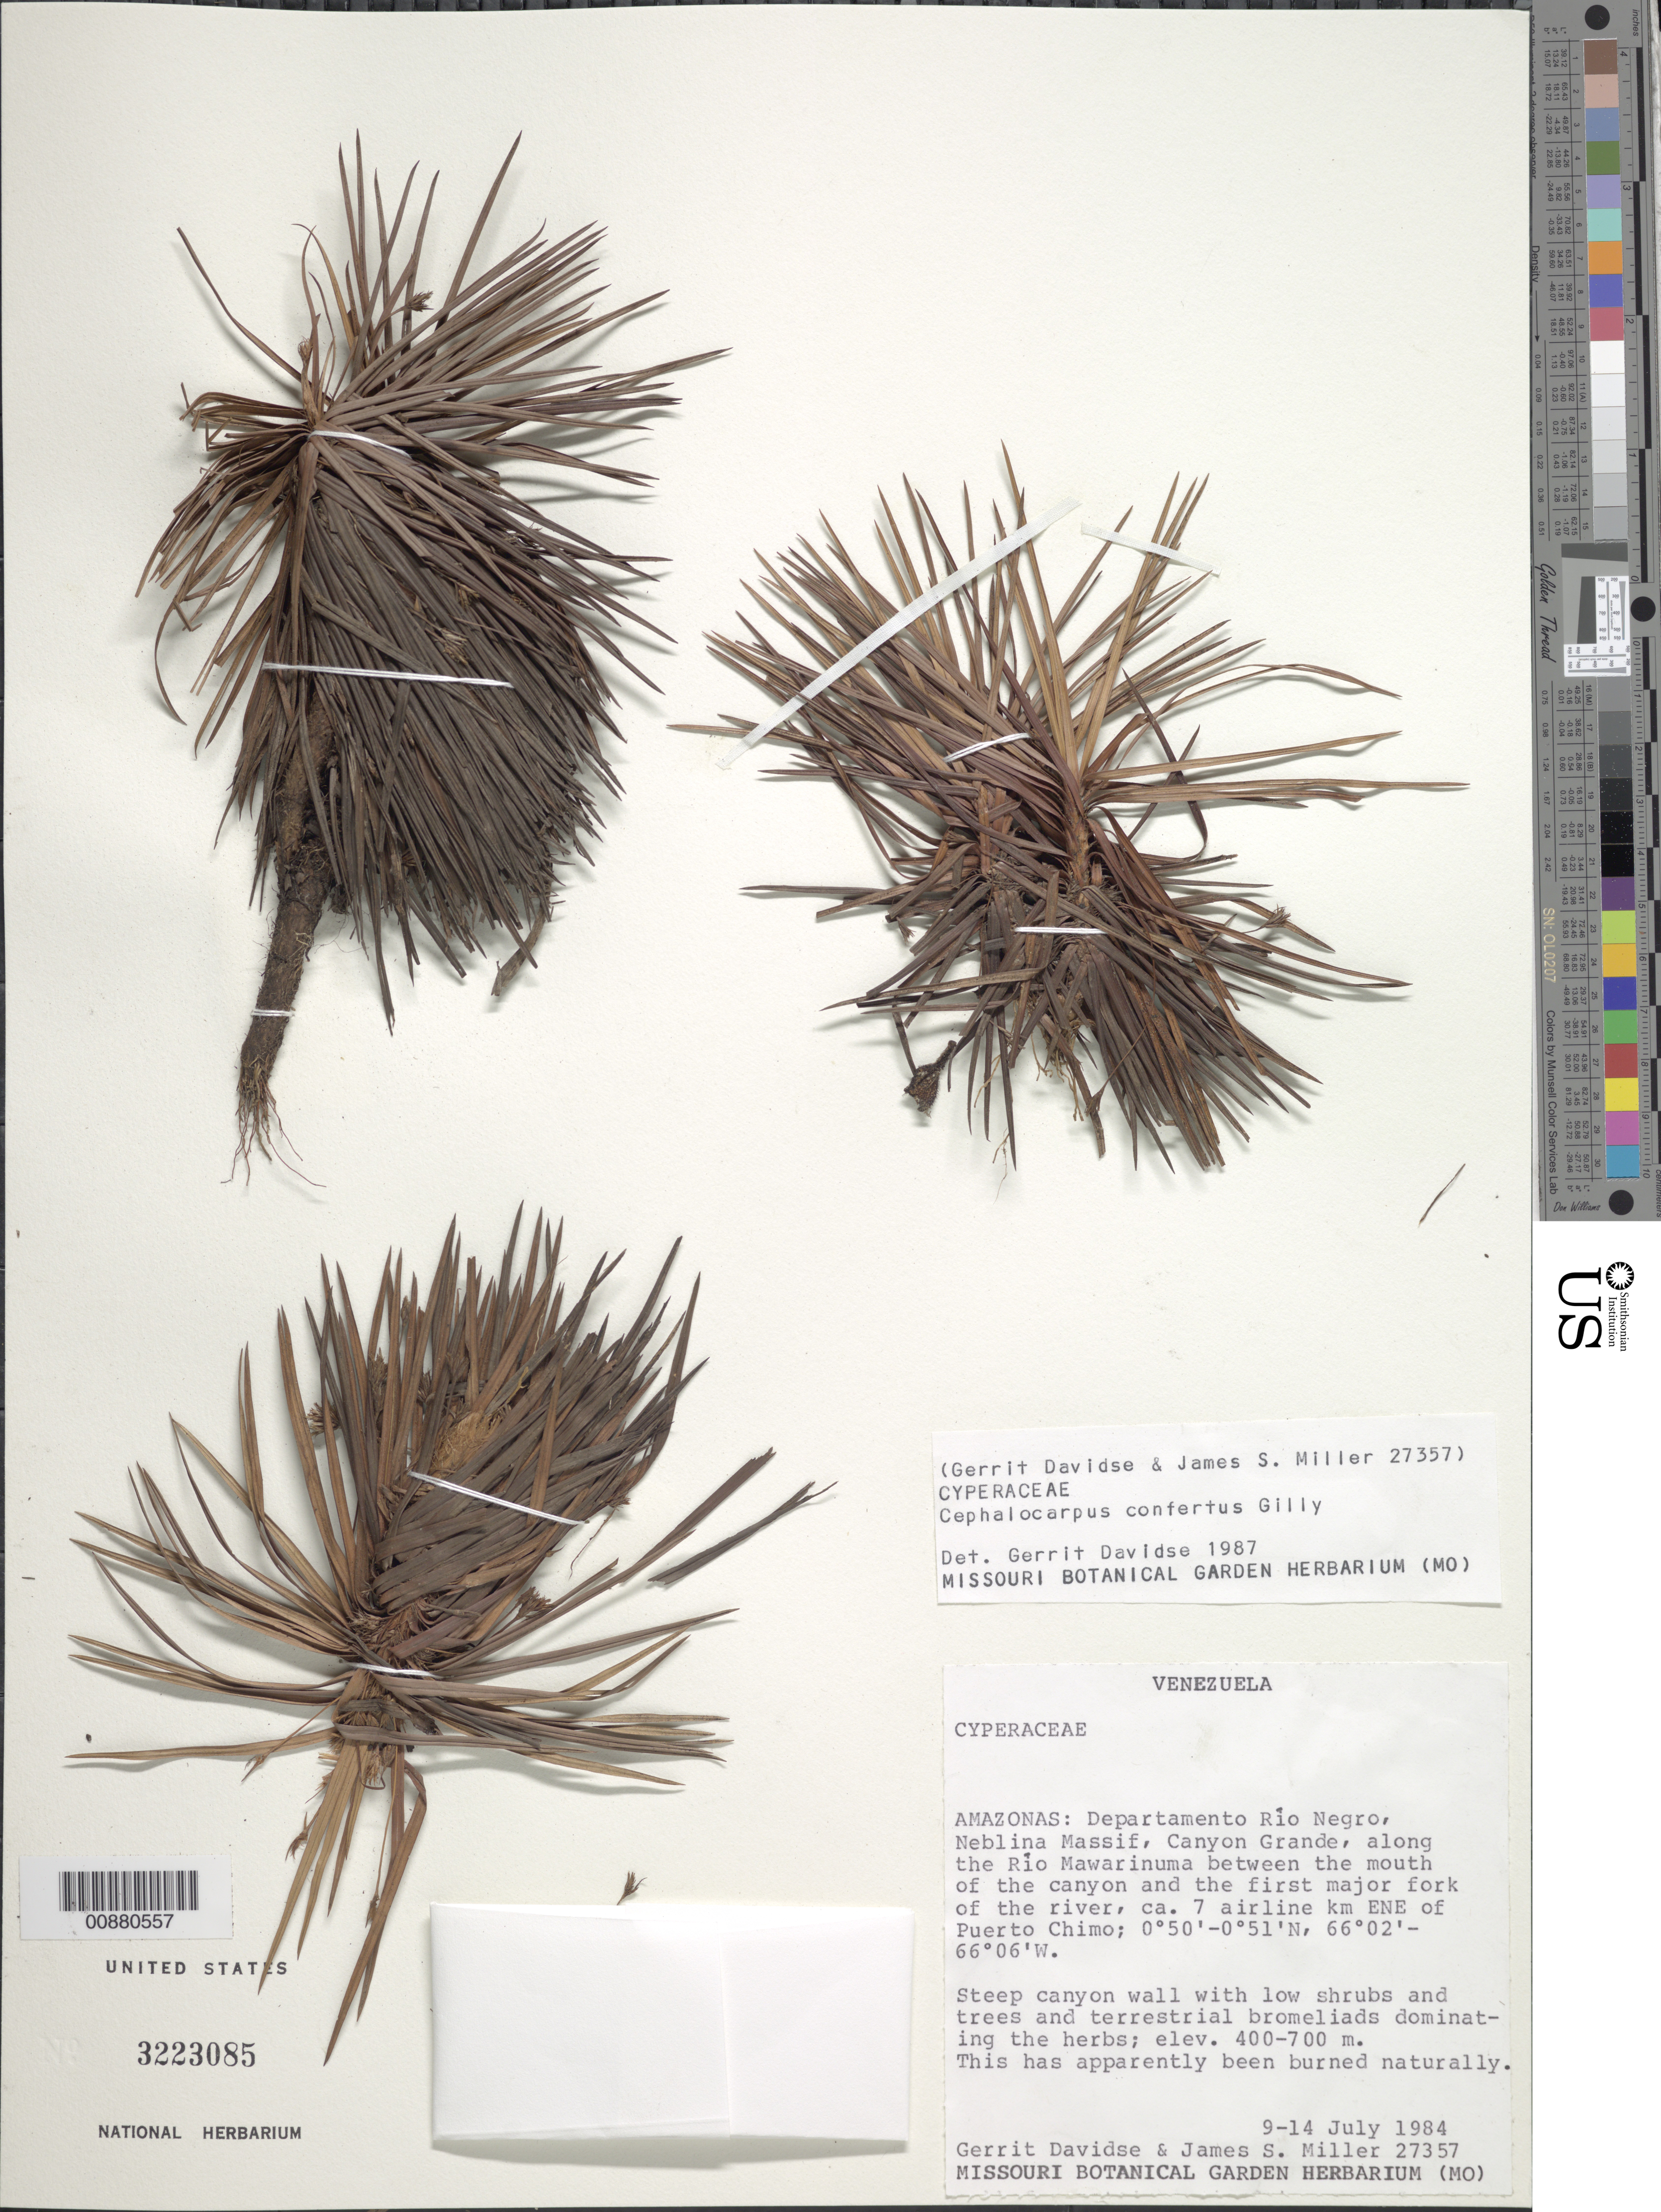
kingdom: Plantae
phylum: Tracheophyta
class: Liliopsida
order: Poales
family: Cyperaceae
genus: Cephalocarpus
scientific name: Cephalocarpus confertus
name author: Gilly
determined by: Davidse, Gerrit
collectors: G. Davidse & J. S. Miller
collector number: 27357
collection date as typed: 9-Jul-84 to 14-Jul-84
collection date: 1984-07-09/1984-07-14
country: Venezuela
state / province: Amazonas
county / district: Río Negro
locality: Neblina Massif, Canyon Grande, along Río Mawarinuma, 7 airline km E-NE of Puerto Chimo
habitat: Steep canyon wall with low shrubs and trees and terrestrial bromeliads dominating the herbs; naturally burned area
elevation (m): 400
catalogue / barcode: US 3223085